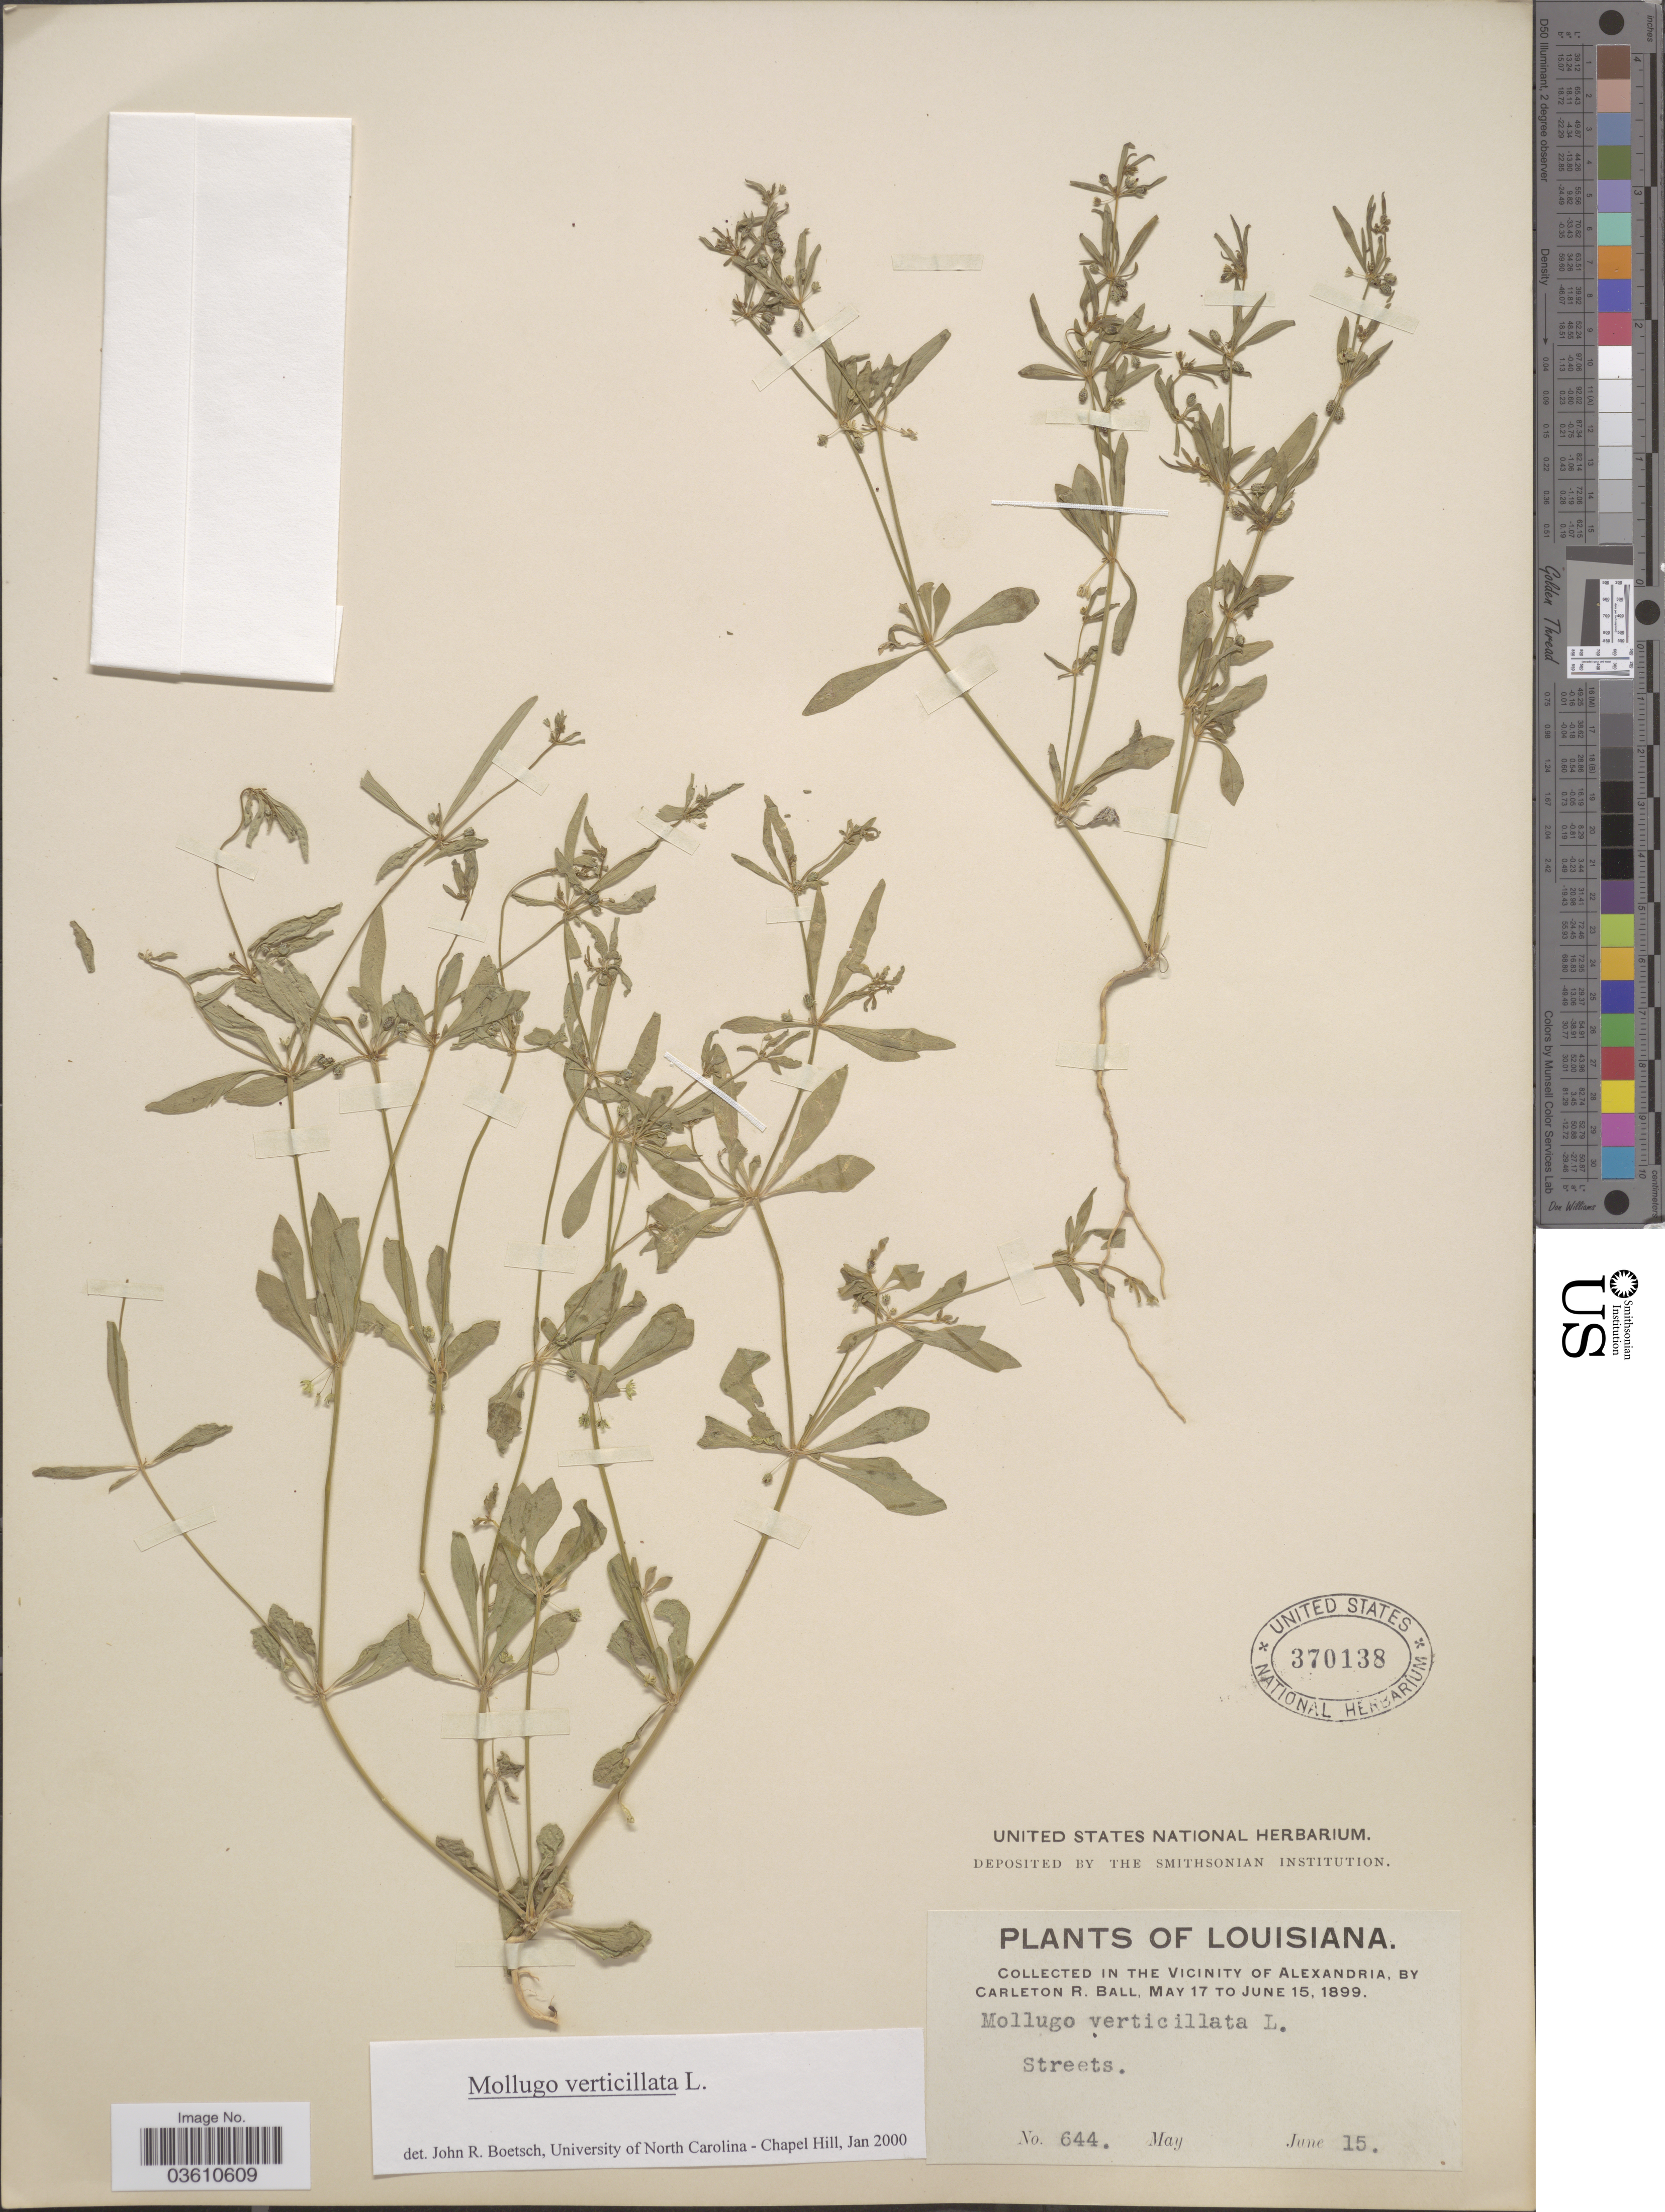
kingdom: Plantae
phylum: Tracheophyta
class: Magnoliopsida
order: Caryophyllales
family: Molluginaceae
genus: Mollugo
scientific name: Mollugo verticillata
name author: L.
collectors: C. R. Ball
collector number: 644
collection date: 1899-06-15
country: United States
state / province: Louisiana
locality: In the vicinity of Alexandria.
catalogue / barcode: US 370138